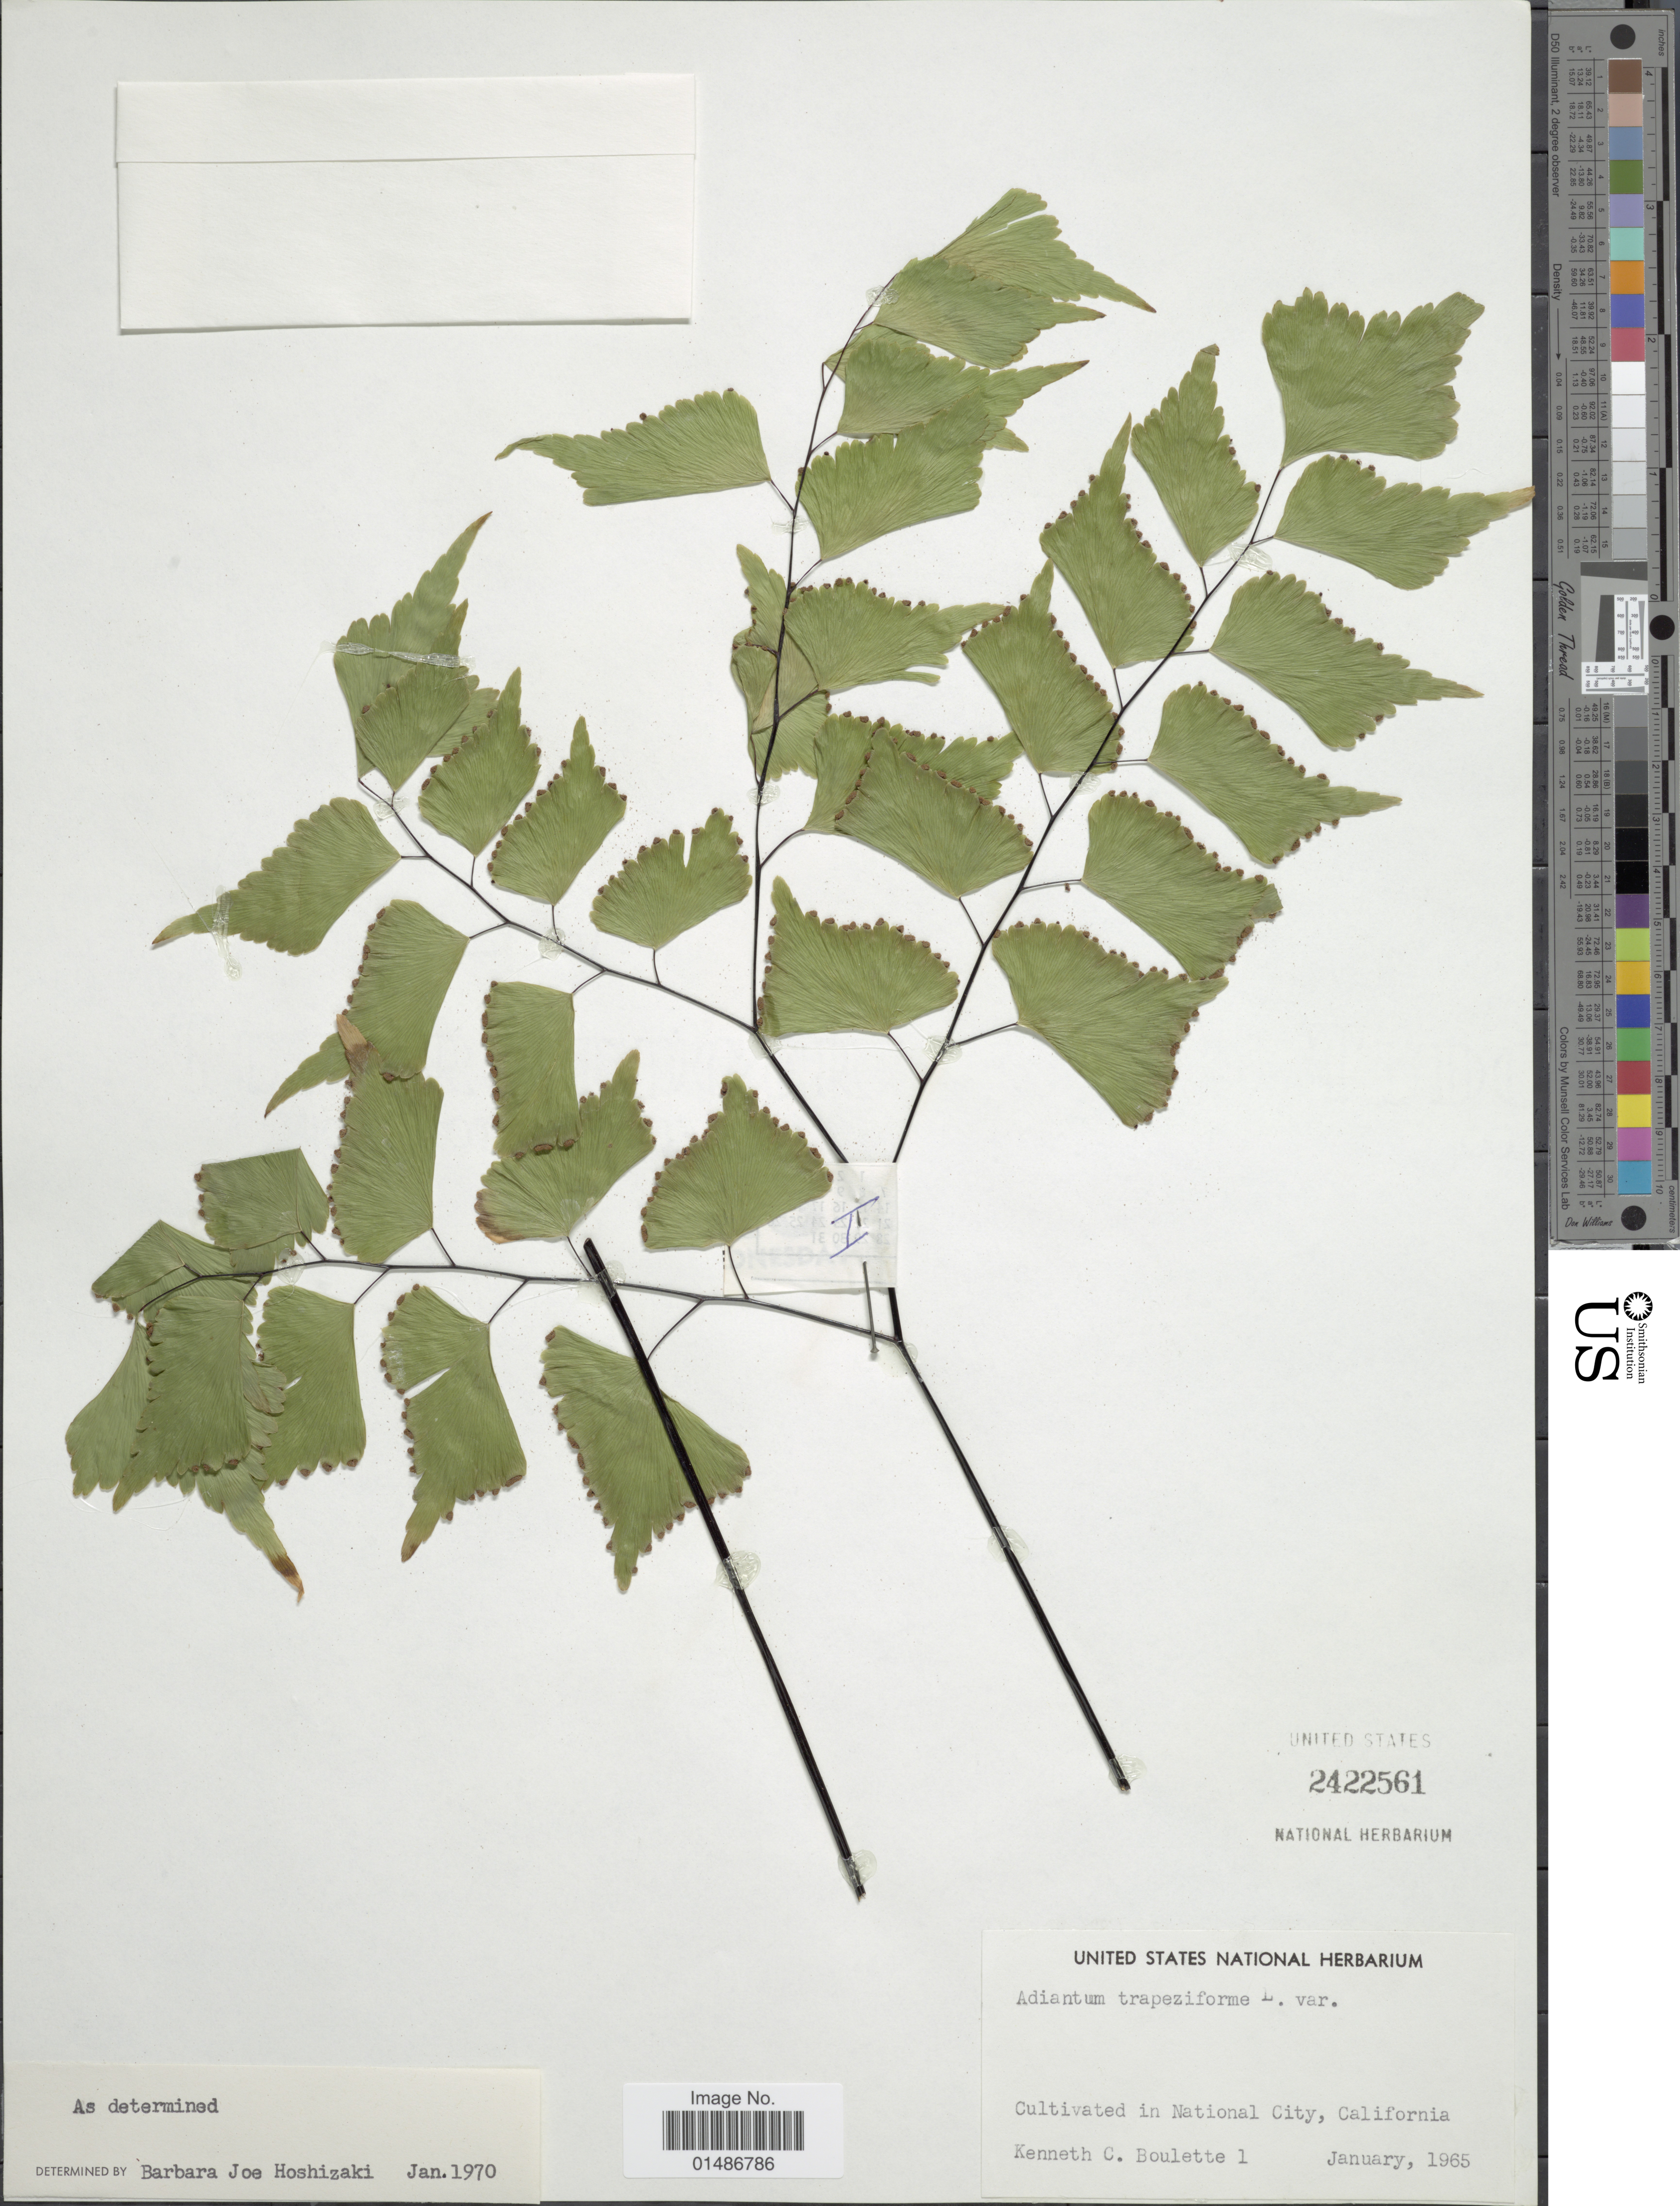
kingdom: Plantae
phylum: Tracheophyta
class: Polypodiopsida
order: Polypodiales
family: Pteridaceae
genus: Adiantum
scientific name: Adiantum trapeziforme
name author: L.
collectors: K. Boulette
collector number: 1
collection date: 1965-01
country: United States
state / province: California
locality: Cultivated in National City.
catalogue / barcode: US 2422561